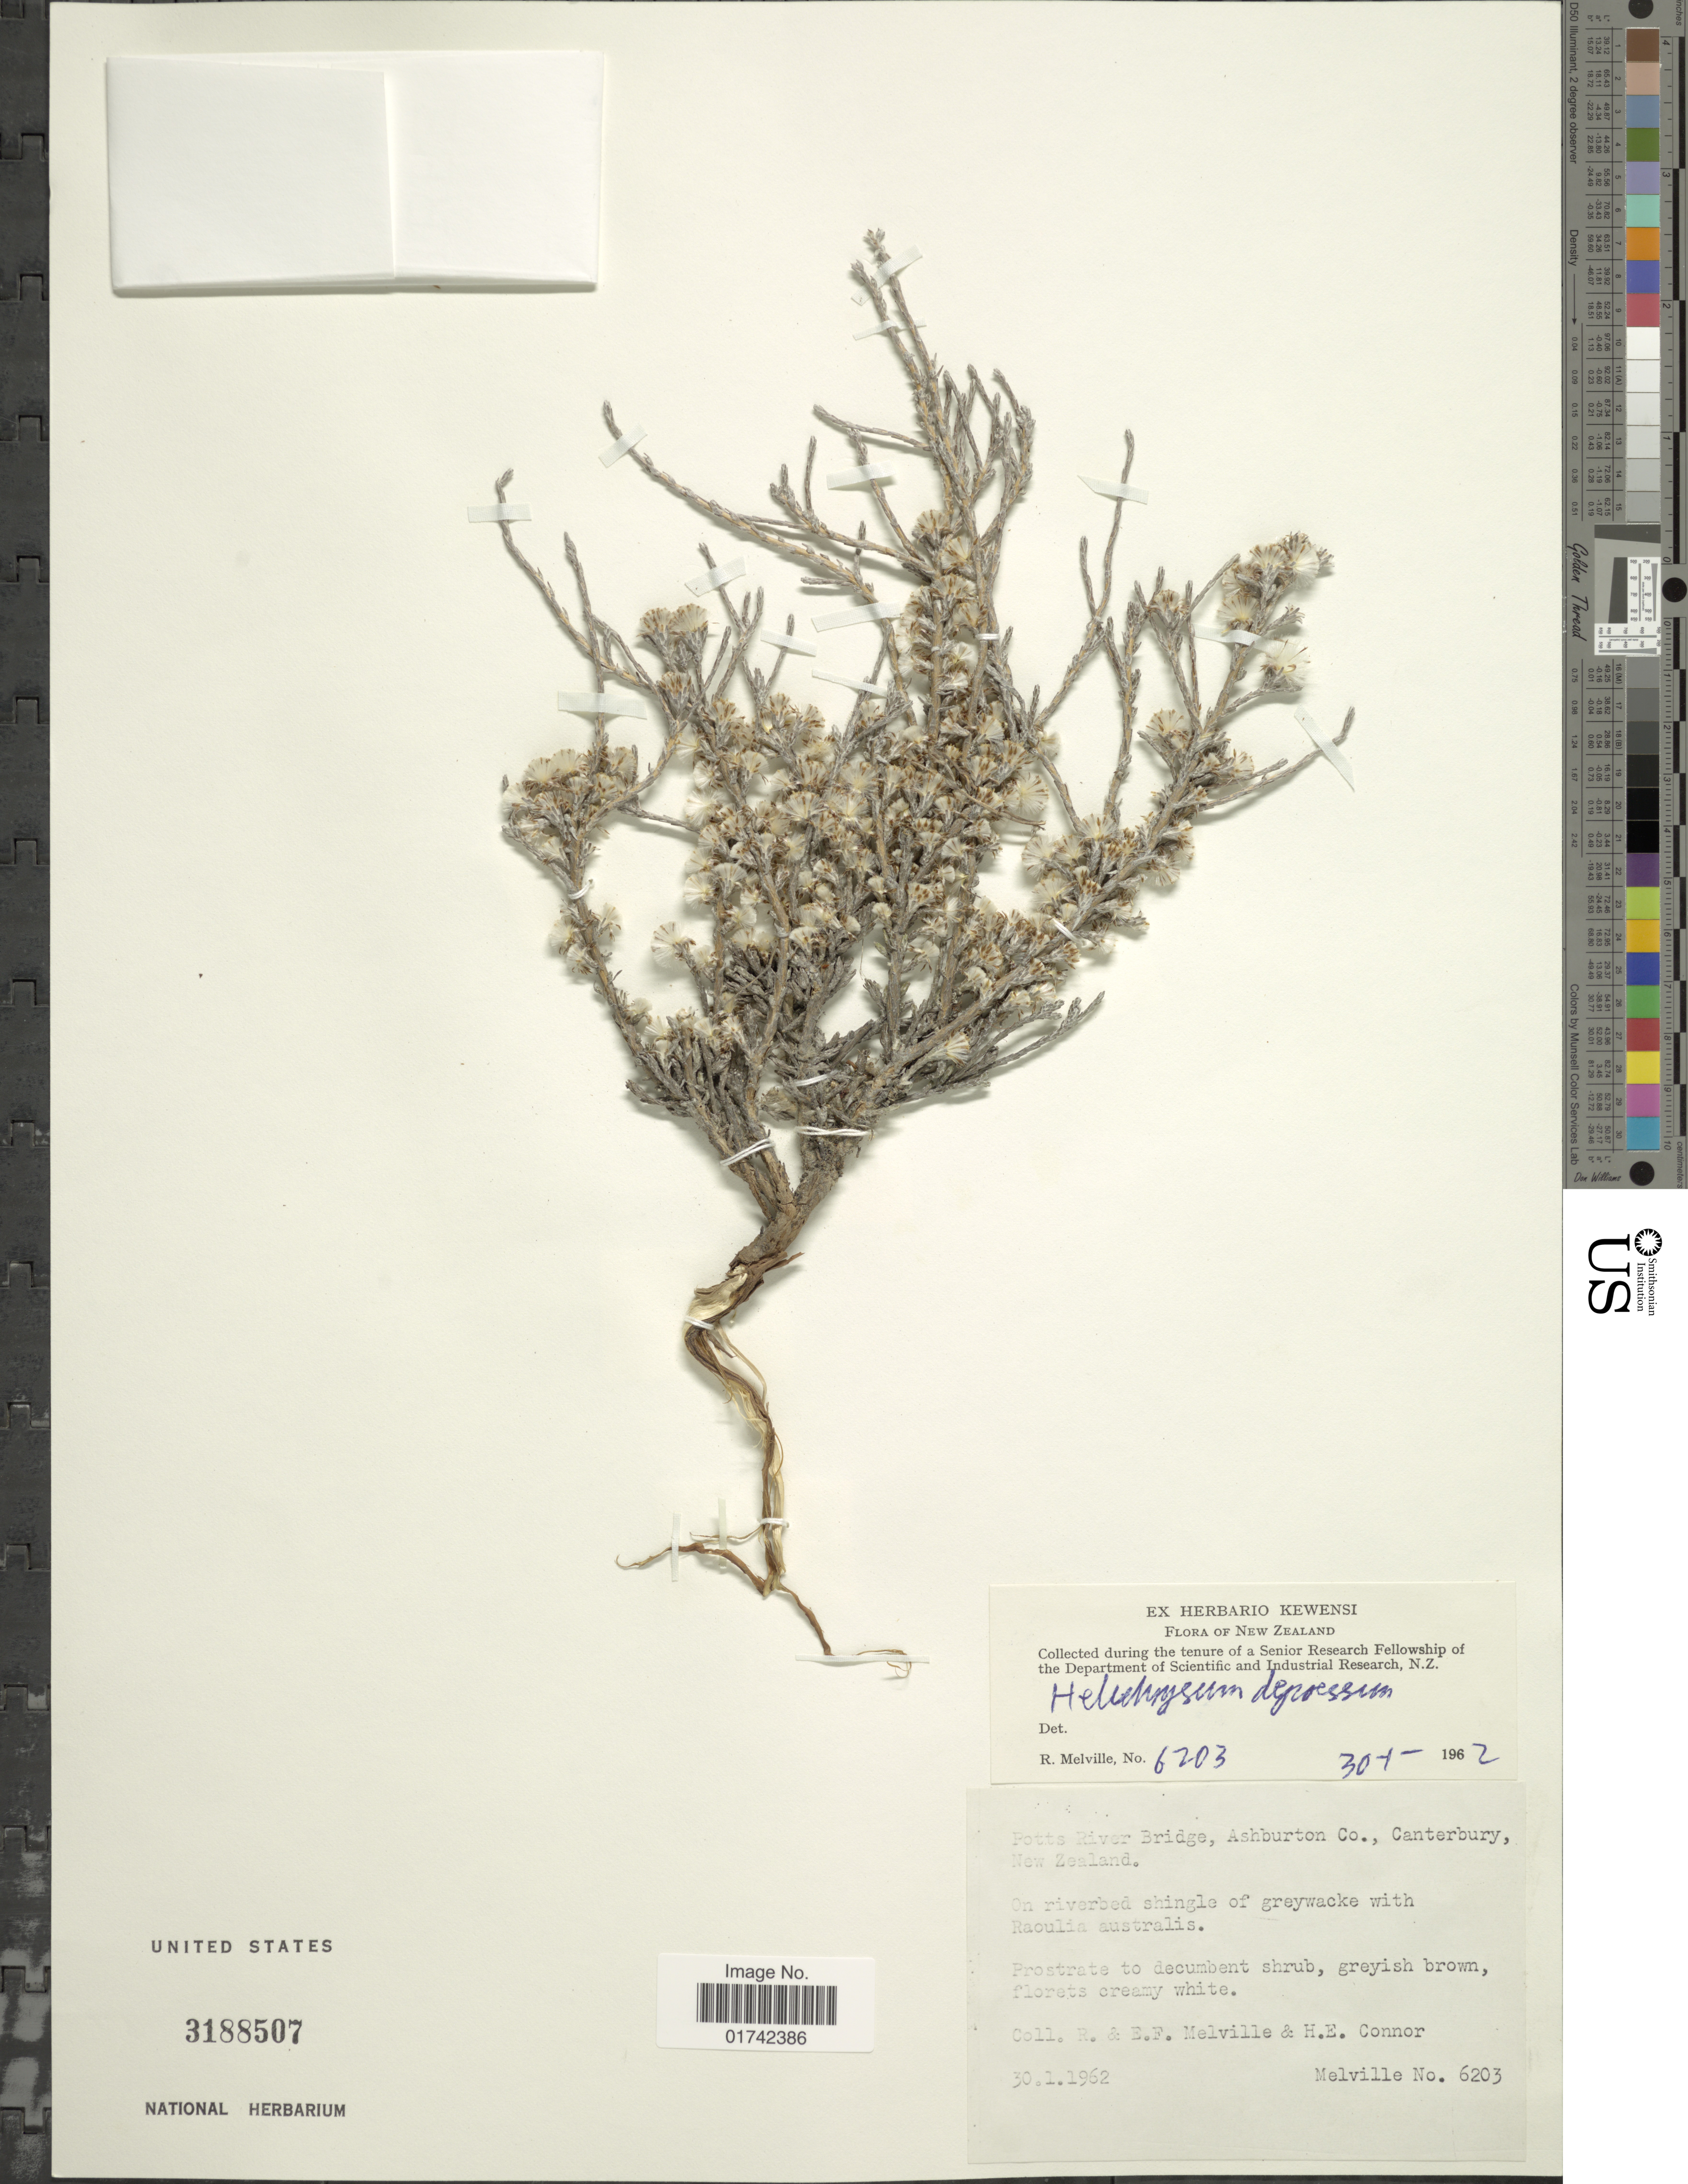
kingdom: Plantae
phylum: Tracheophyta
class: Magnoliopsida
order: Asterales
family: Asteraceae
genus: Helichrysum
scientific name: Helichrysum depressum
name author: Benth. & Hook. f.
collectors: R. Melville, E. Melville & H. E. Connor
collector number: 6203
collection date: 1962-01-30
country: New Zealand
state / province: Canterbury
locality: Potts River Bridge, Ashburton Co.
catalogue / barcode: US 3188507